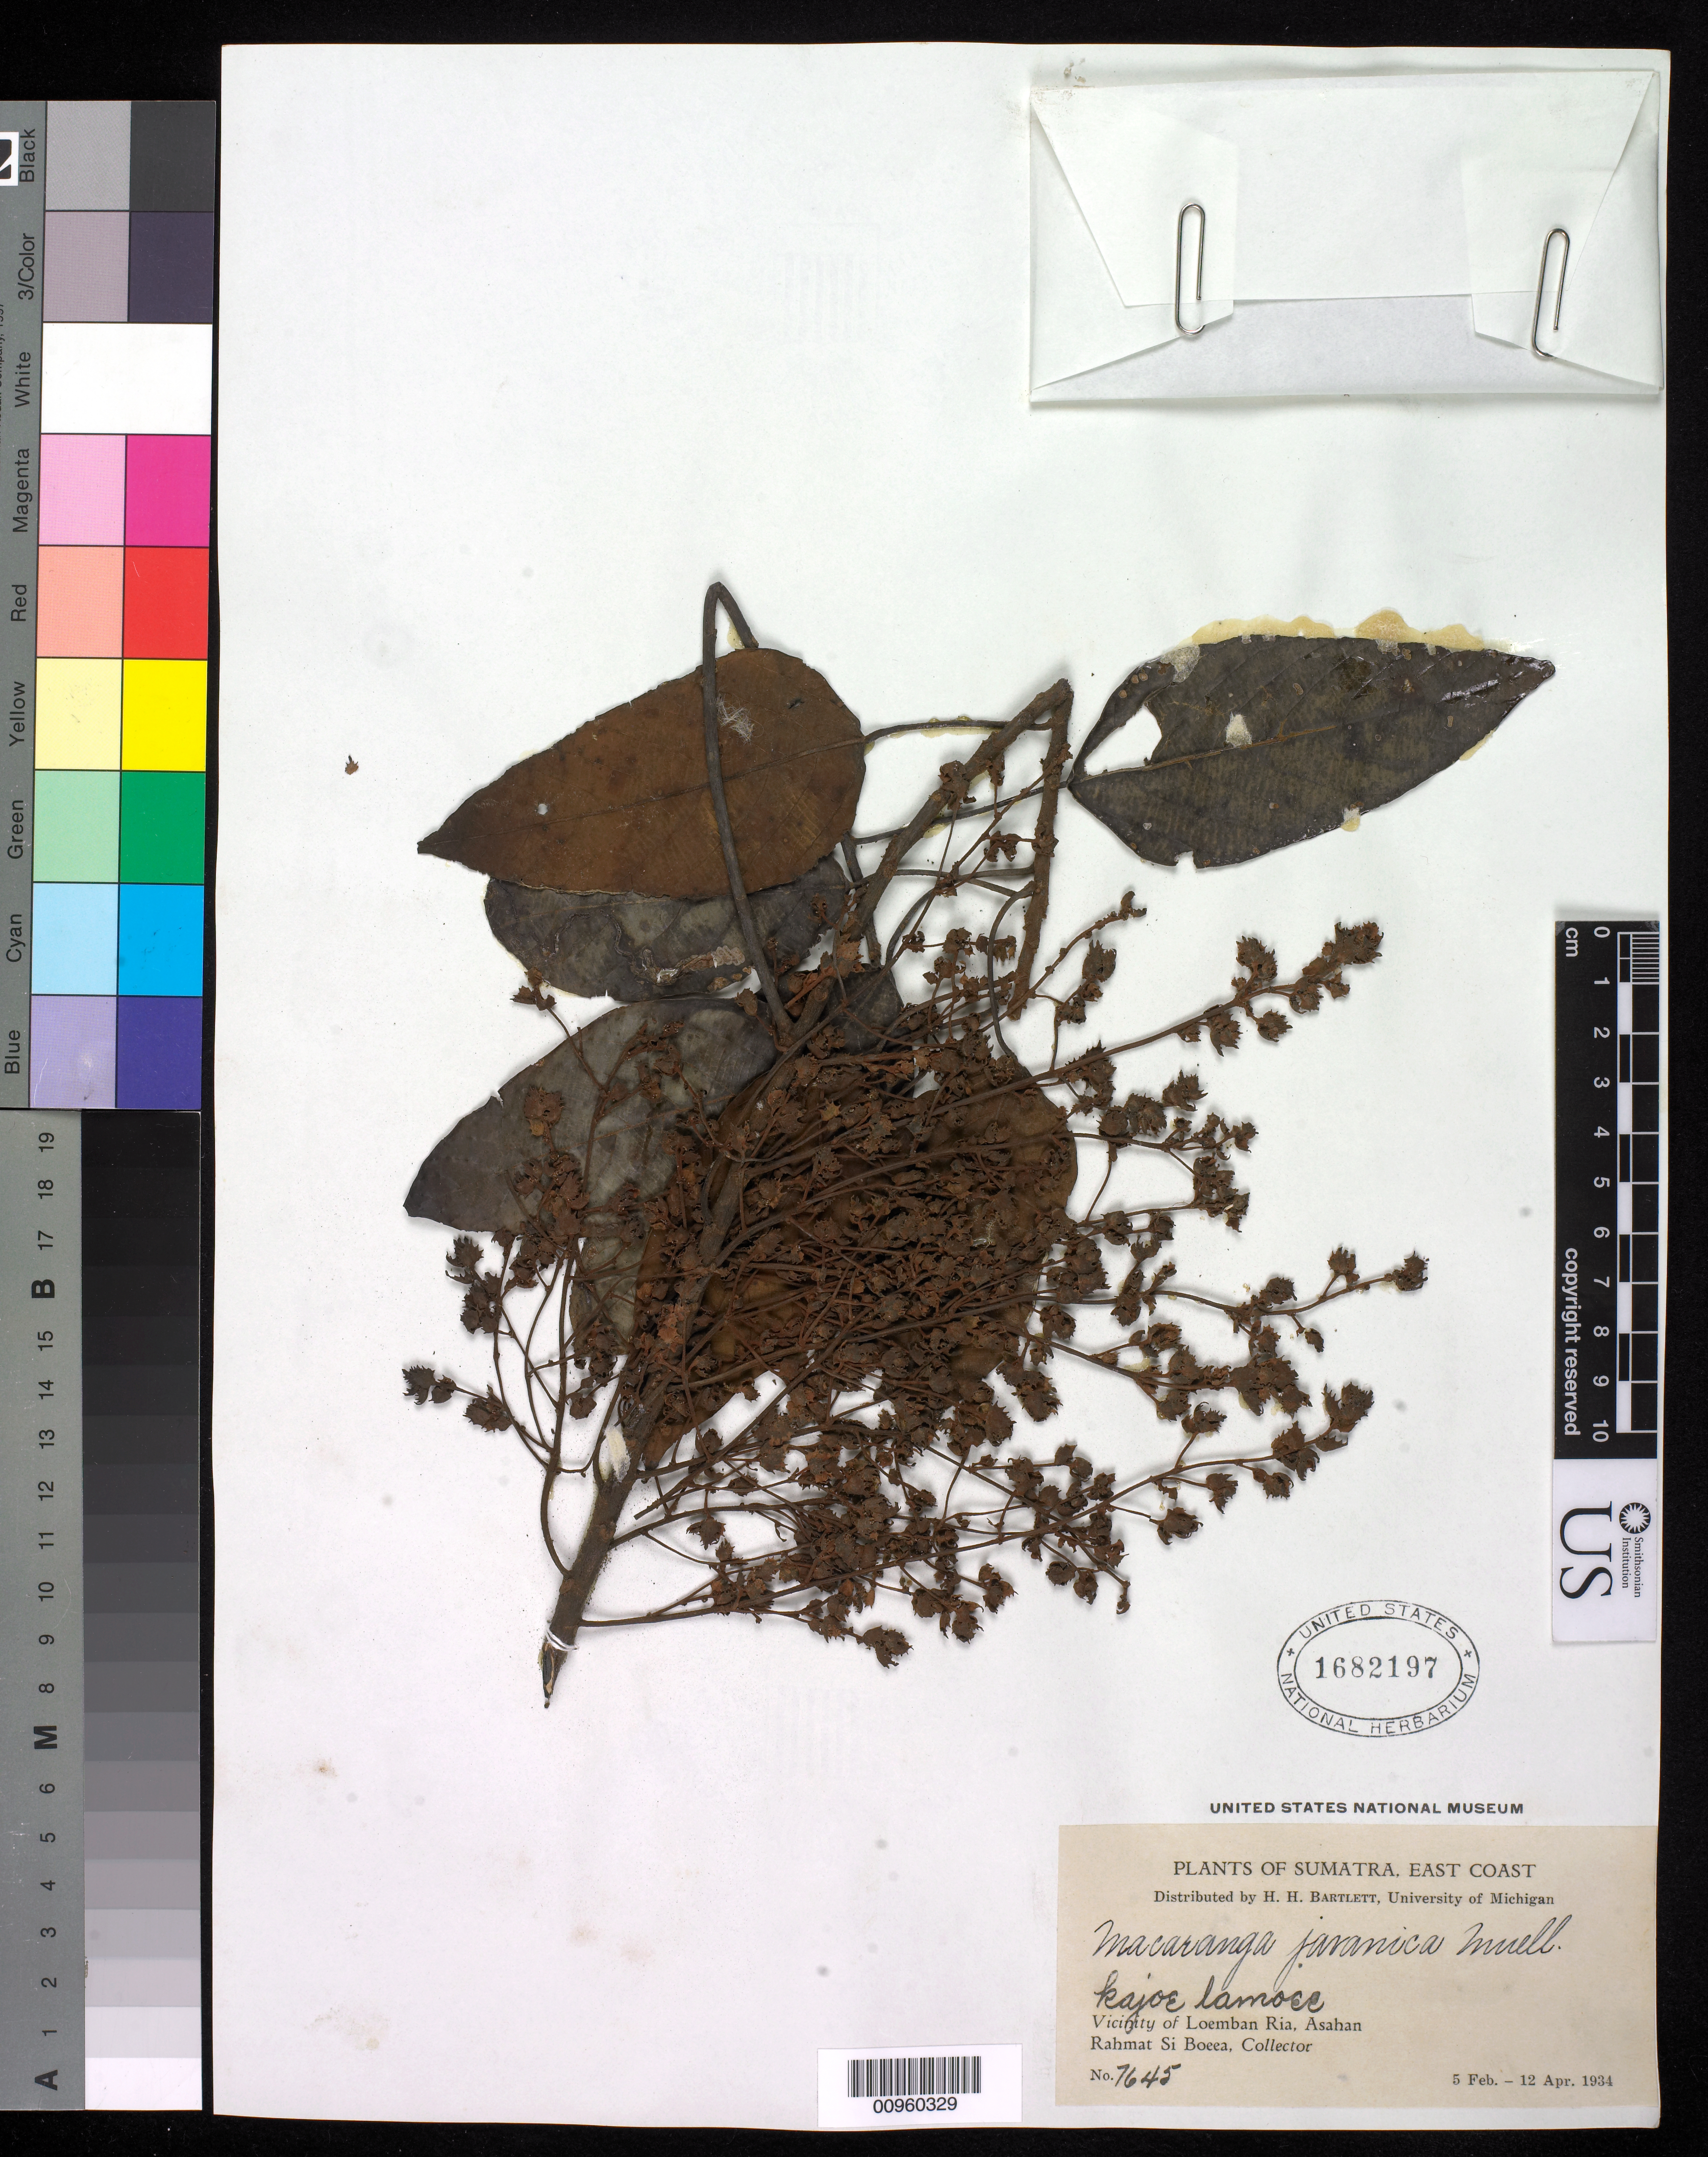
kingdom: Plantae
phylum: Tracheophyta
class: Magnoliopsida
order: Malpighiales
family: Euphorbiaceae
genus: Macaranga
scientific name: Macaranga javanica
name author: (Blume) Müll. Arg.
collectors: Rahmat Si Boeea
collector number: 7645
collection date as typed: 12 Apr 1934 to 05 Feb 1947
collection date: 1934-04-12/1947-02-05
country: Indonesia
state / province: Sumatra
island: Sumatra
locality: Vicinity of Loemban Ria, Asahan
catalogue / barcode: US 1682197